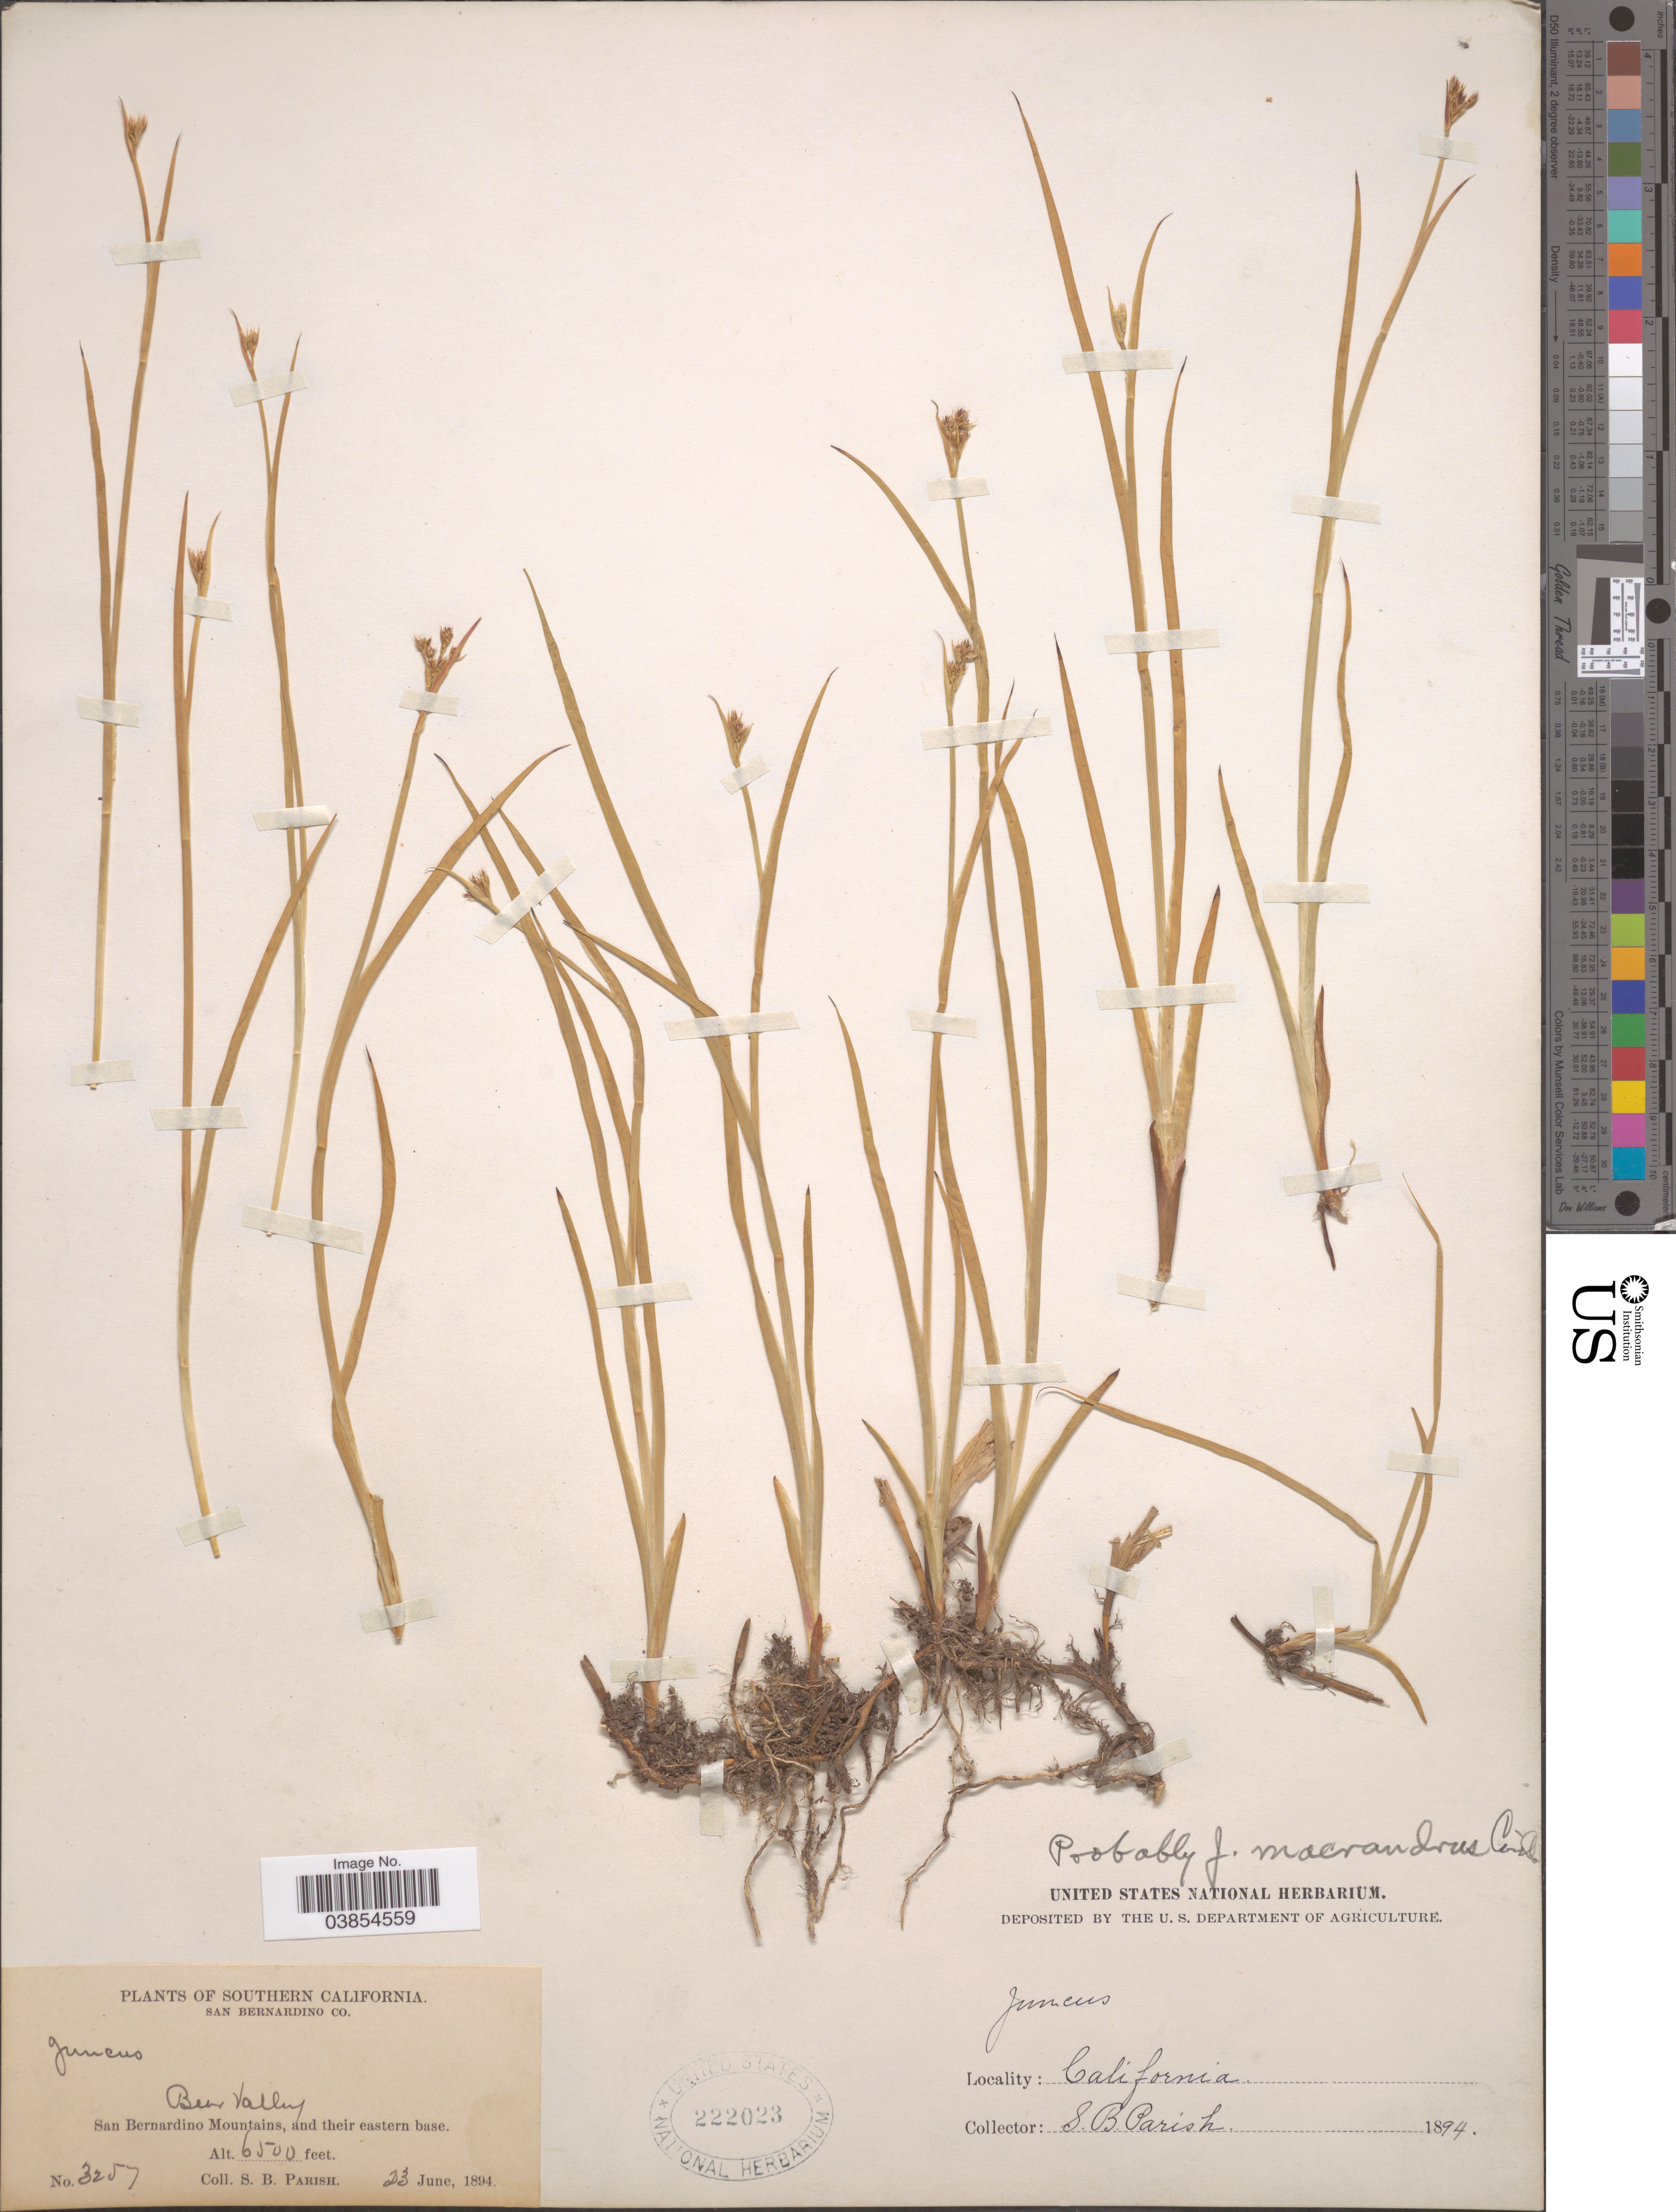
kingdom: Plantae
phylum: Tracheophyta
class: Liliopsida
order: Poales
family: Juncaceae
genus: Juncus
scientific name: Juncus macrandrus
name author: Coville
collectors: S. B. Parish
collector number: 3257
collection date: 1894-06-23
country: United States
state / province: California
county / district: San Bernardino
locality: Southern California. San Bernardino County. Bear Valley, San Bernardino Mountains, and their eastern base.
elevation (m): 1981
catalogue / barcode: US 222023